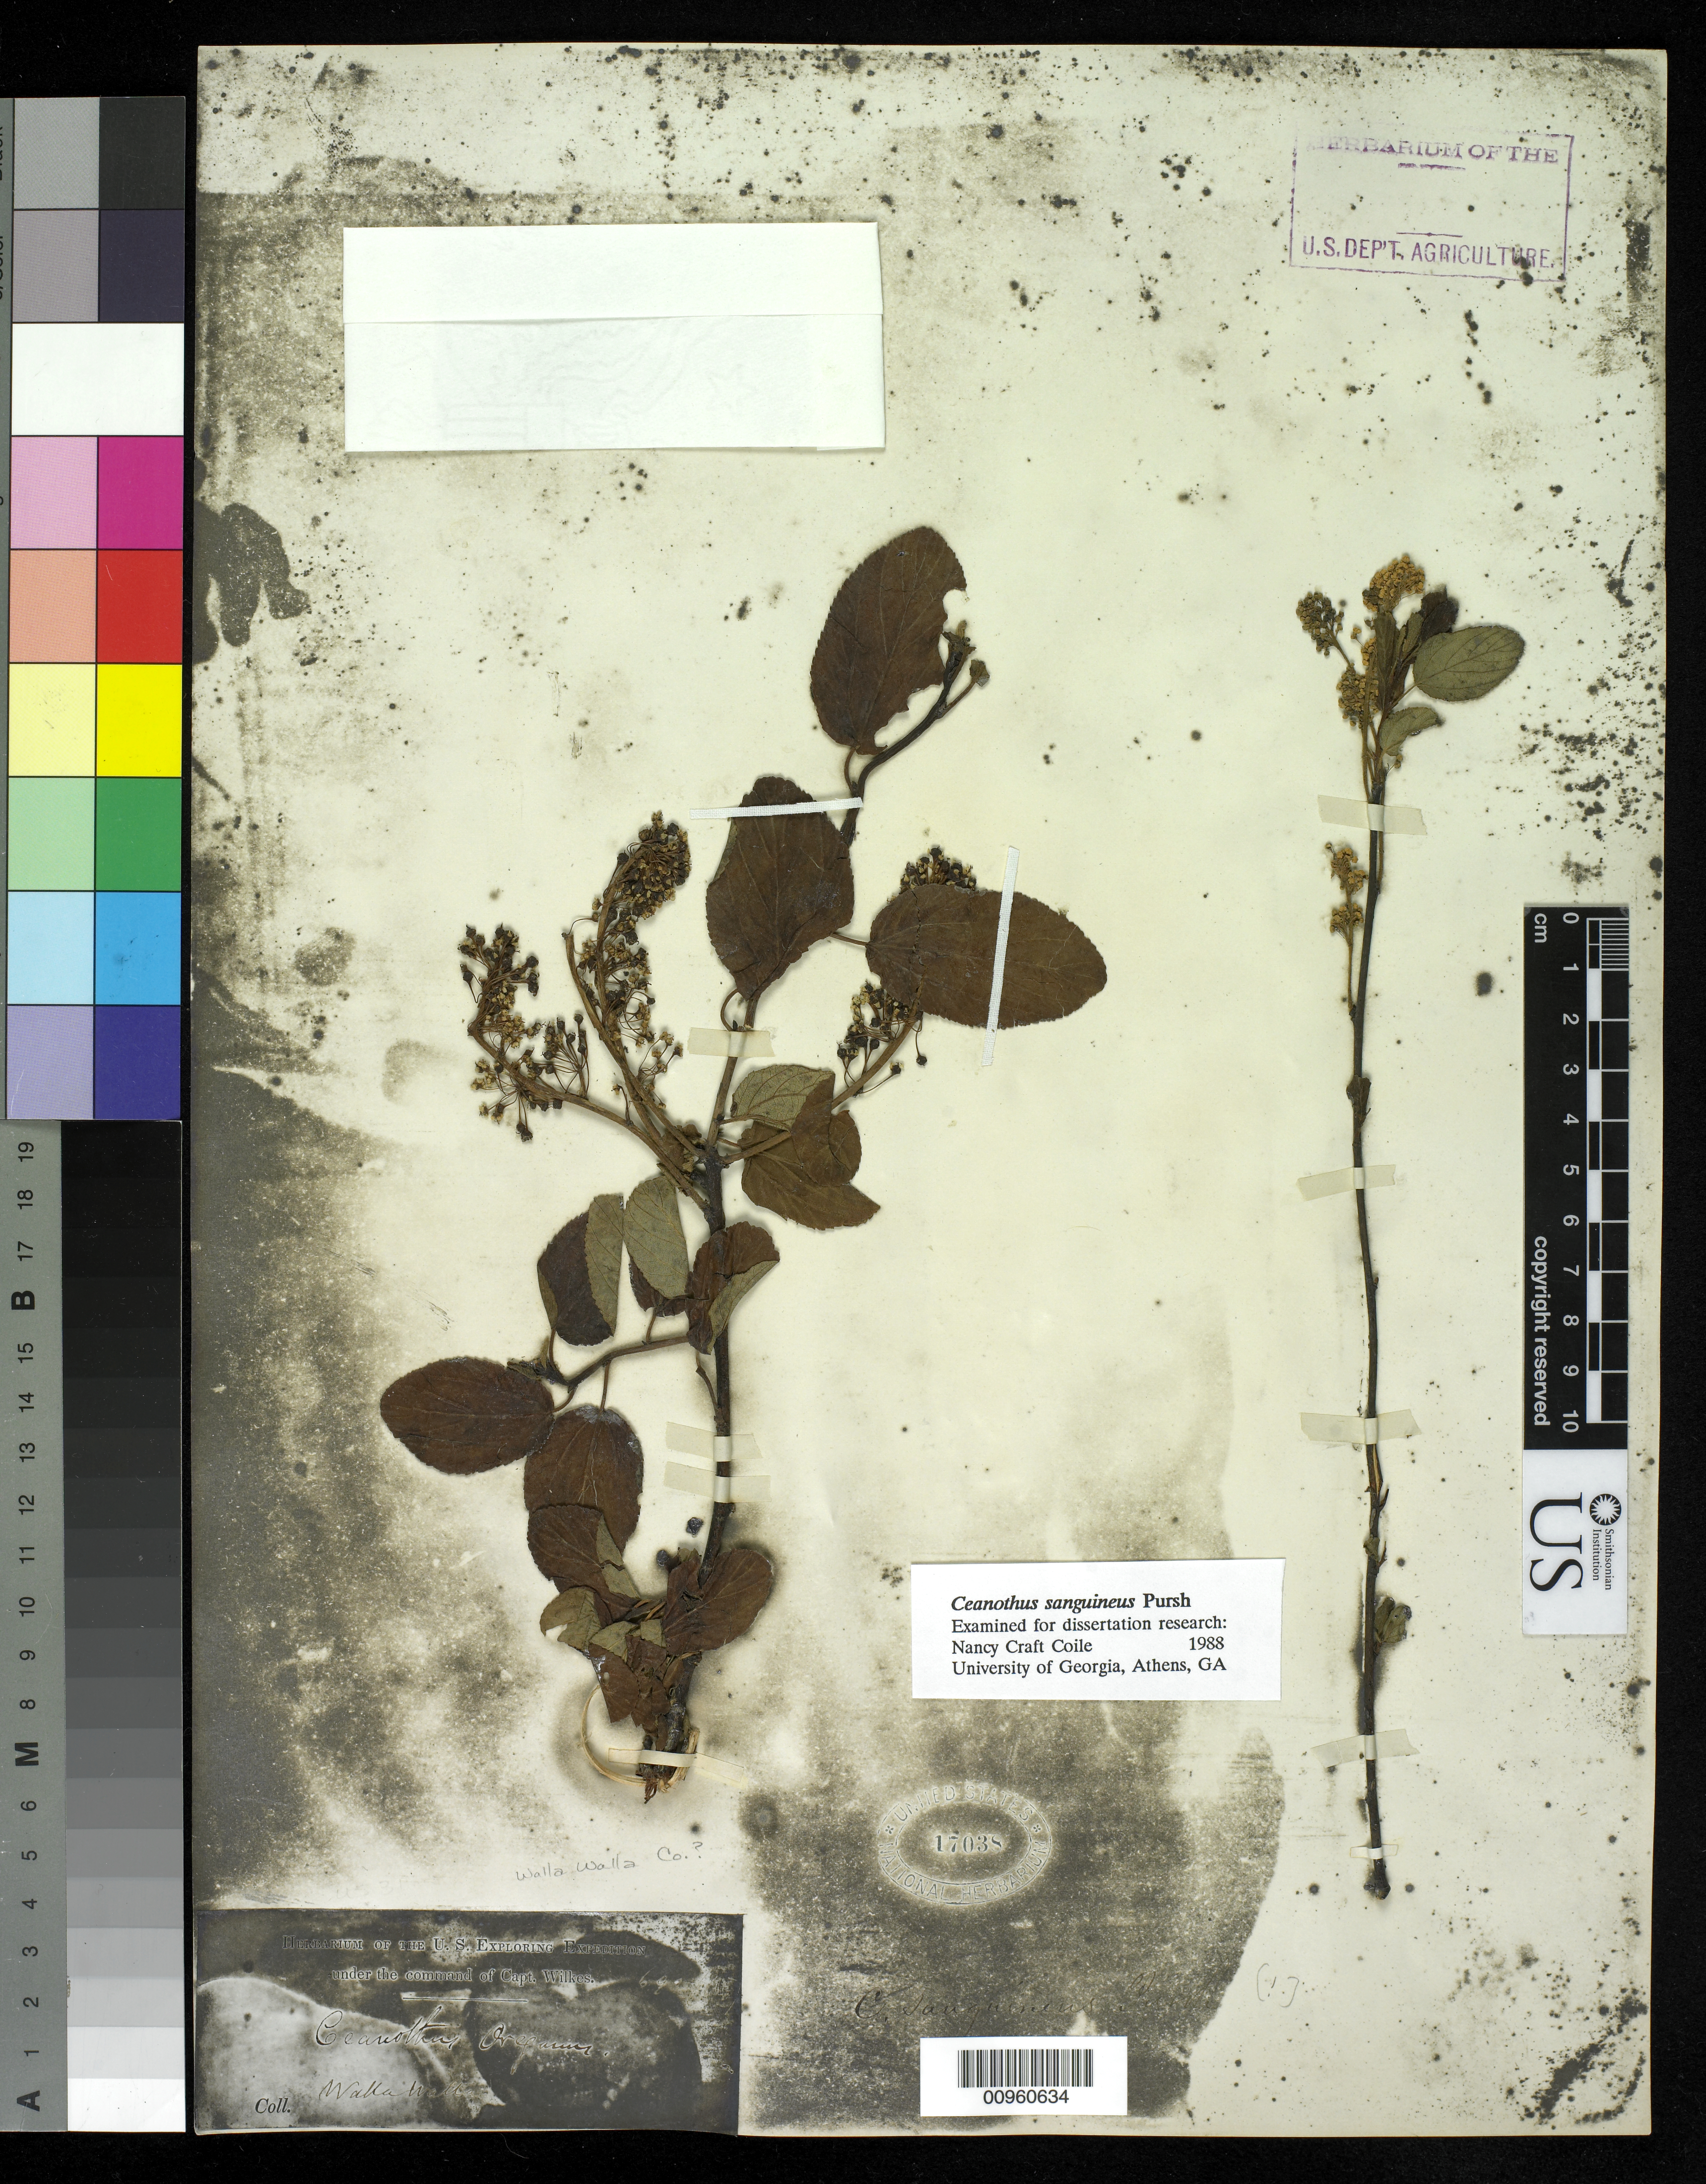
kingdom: Plantae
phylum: Tracheophyta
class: Magnoliopsida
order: Rosales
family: Rhamnaceae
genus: Ceanothus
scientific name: Ceanothus sanguineus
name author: Pursh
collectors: Wilkes Explor. Exped.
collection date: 1838/1842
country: United States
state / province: Washington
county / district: Walla Walla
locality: Walla Walla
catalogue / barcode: US 17038